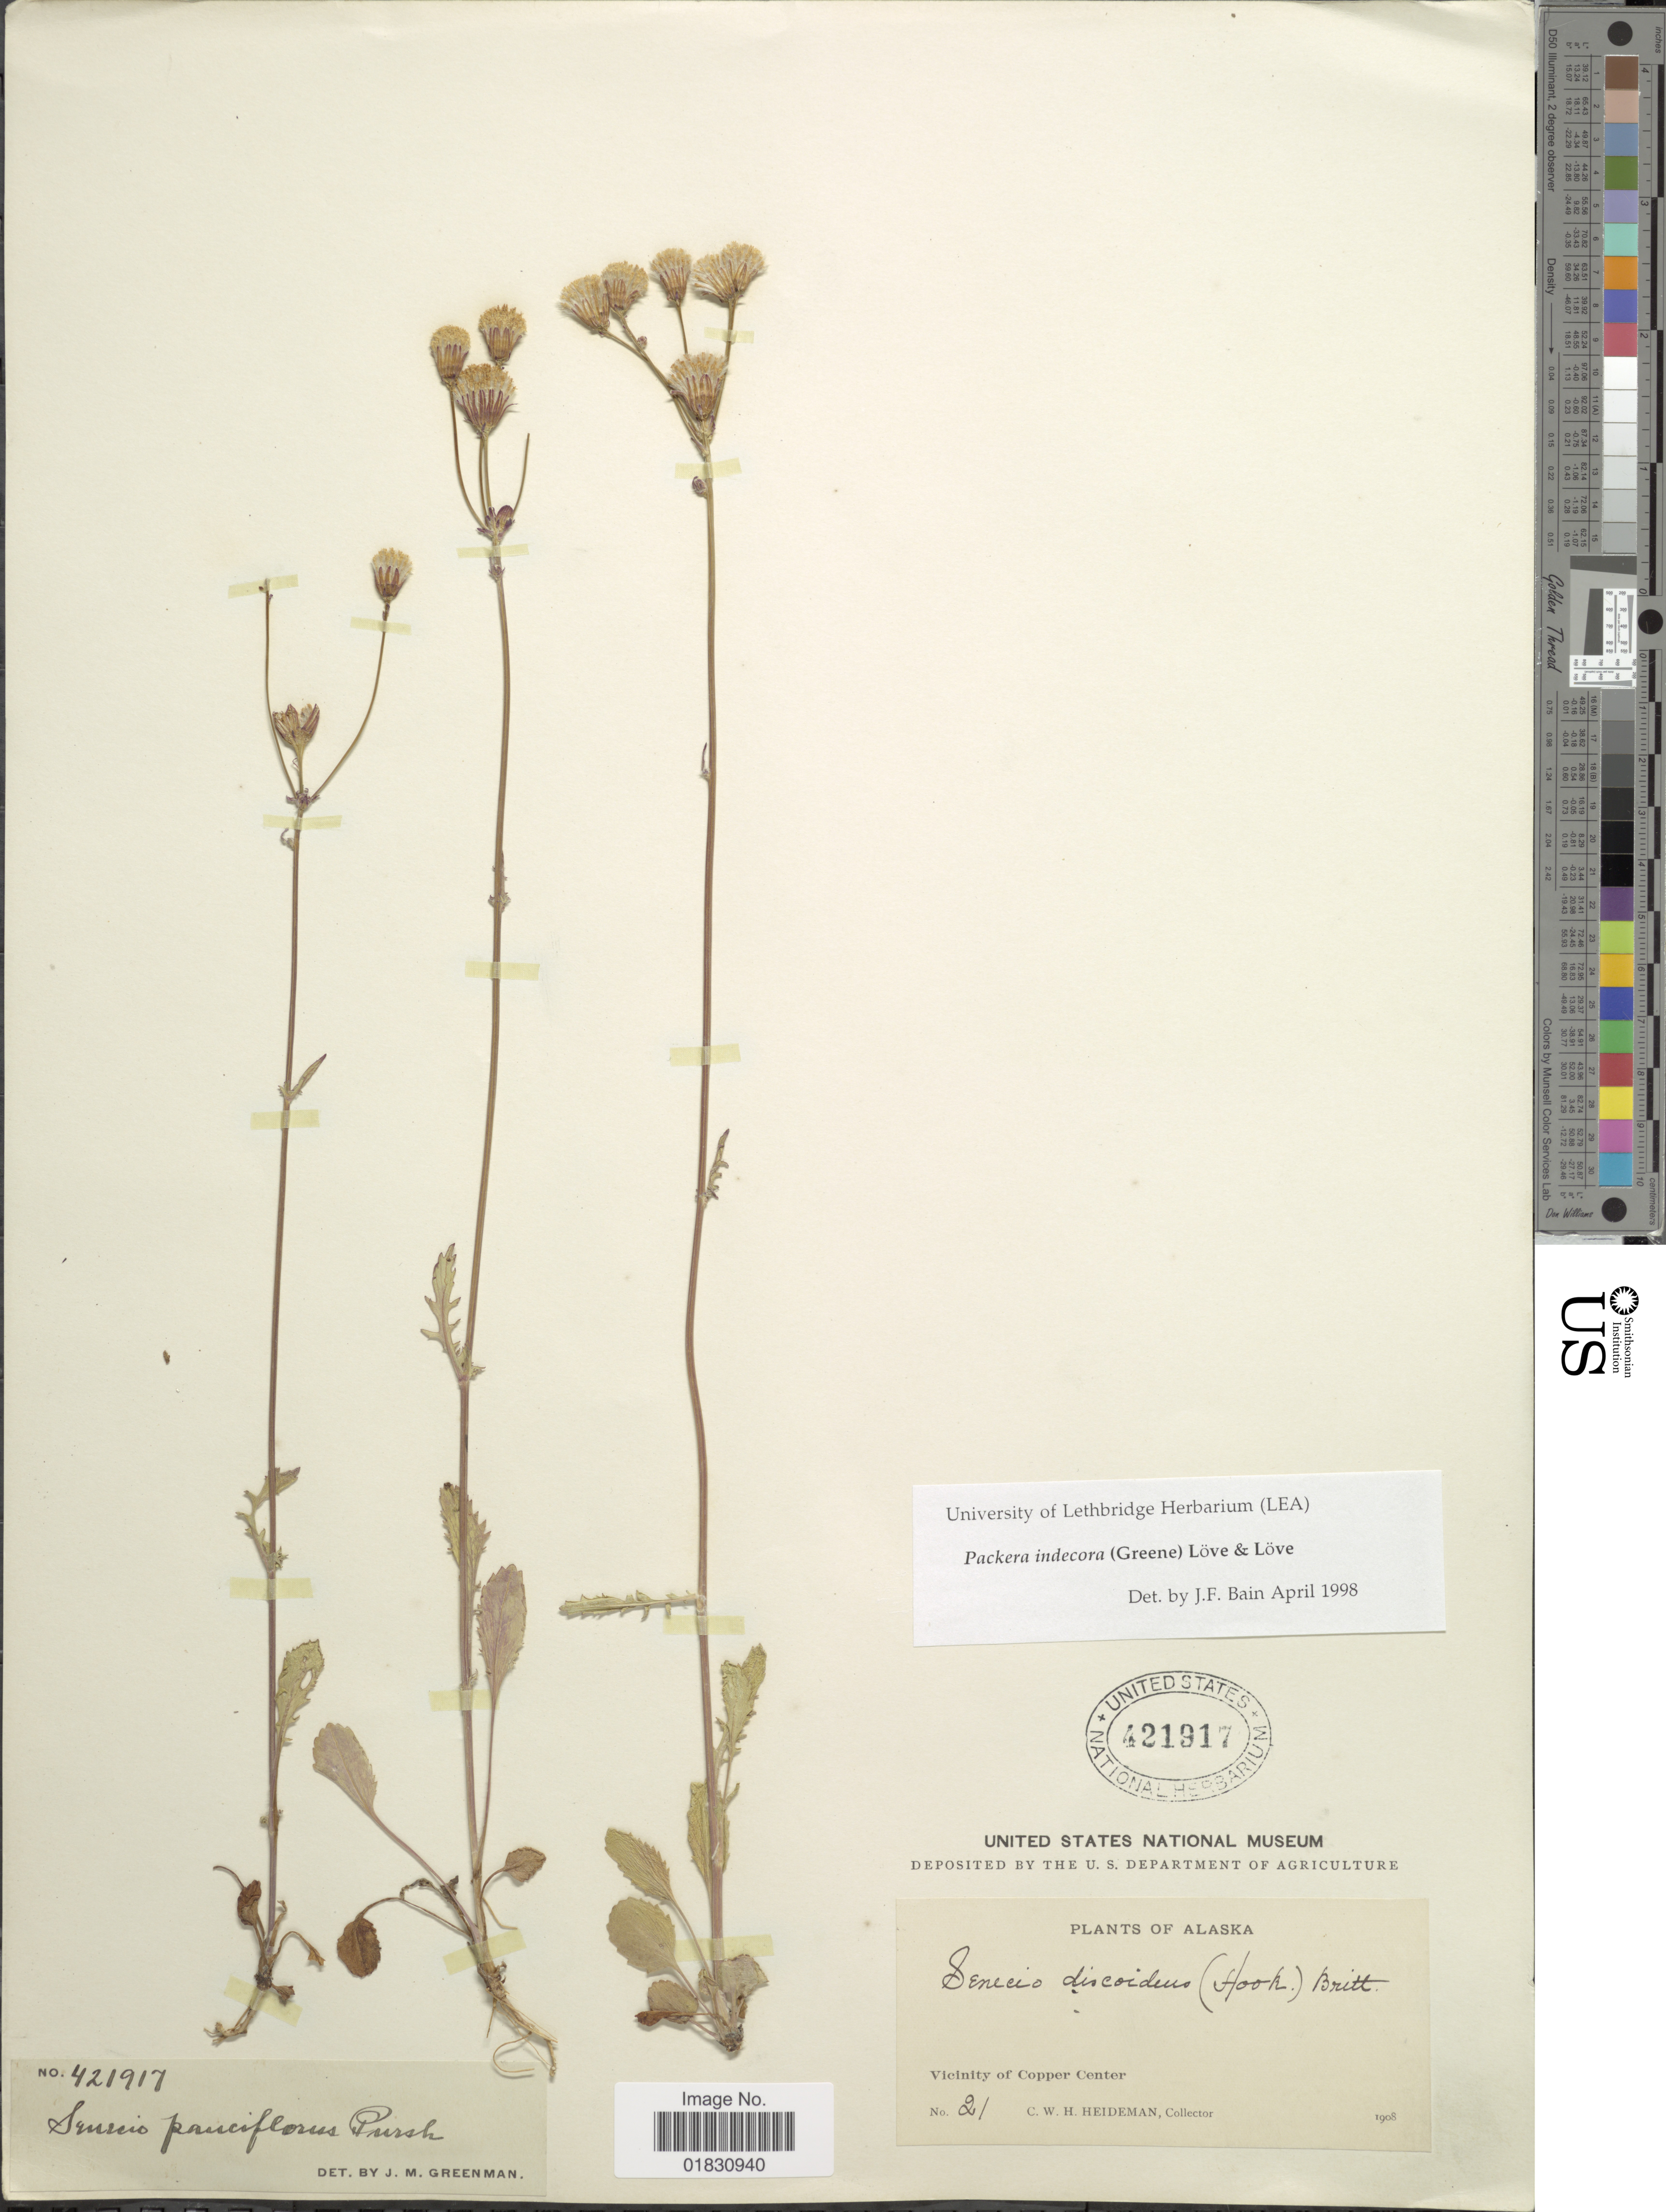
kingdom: Plantae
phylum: Tracheophyta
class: Magnoliopsida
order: Asterales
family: Asteraceae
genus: Packera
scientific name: Packera indecora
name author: (Greene) Á. Löve & D. Löve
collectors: C. Heideman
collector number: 21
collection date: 1908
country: United States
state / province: Alaska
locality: Vicinity of Copper Center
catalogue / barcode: US 421917